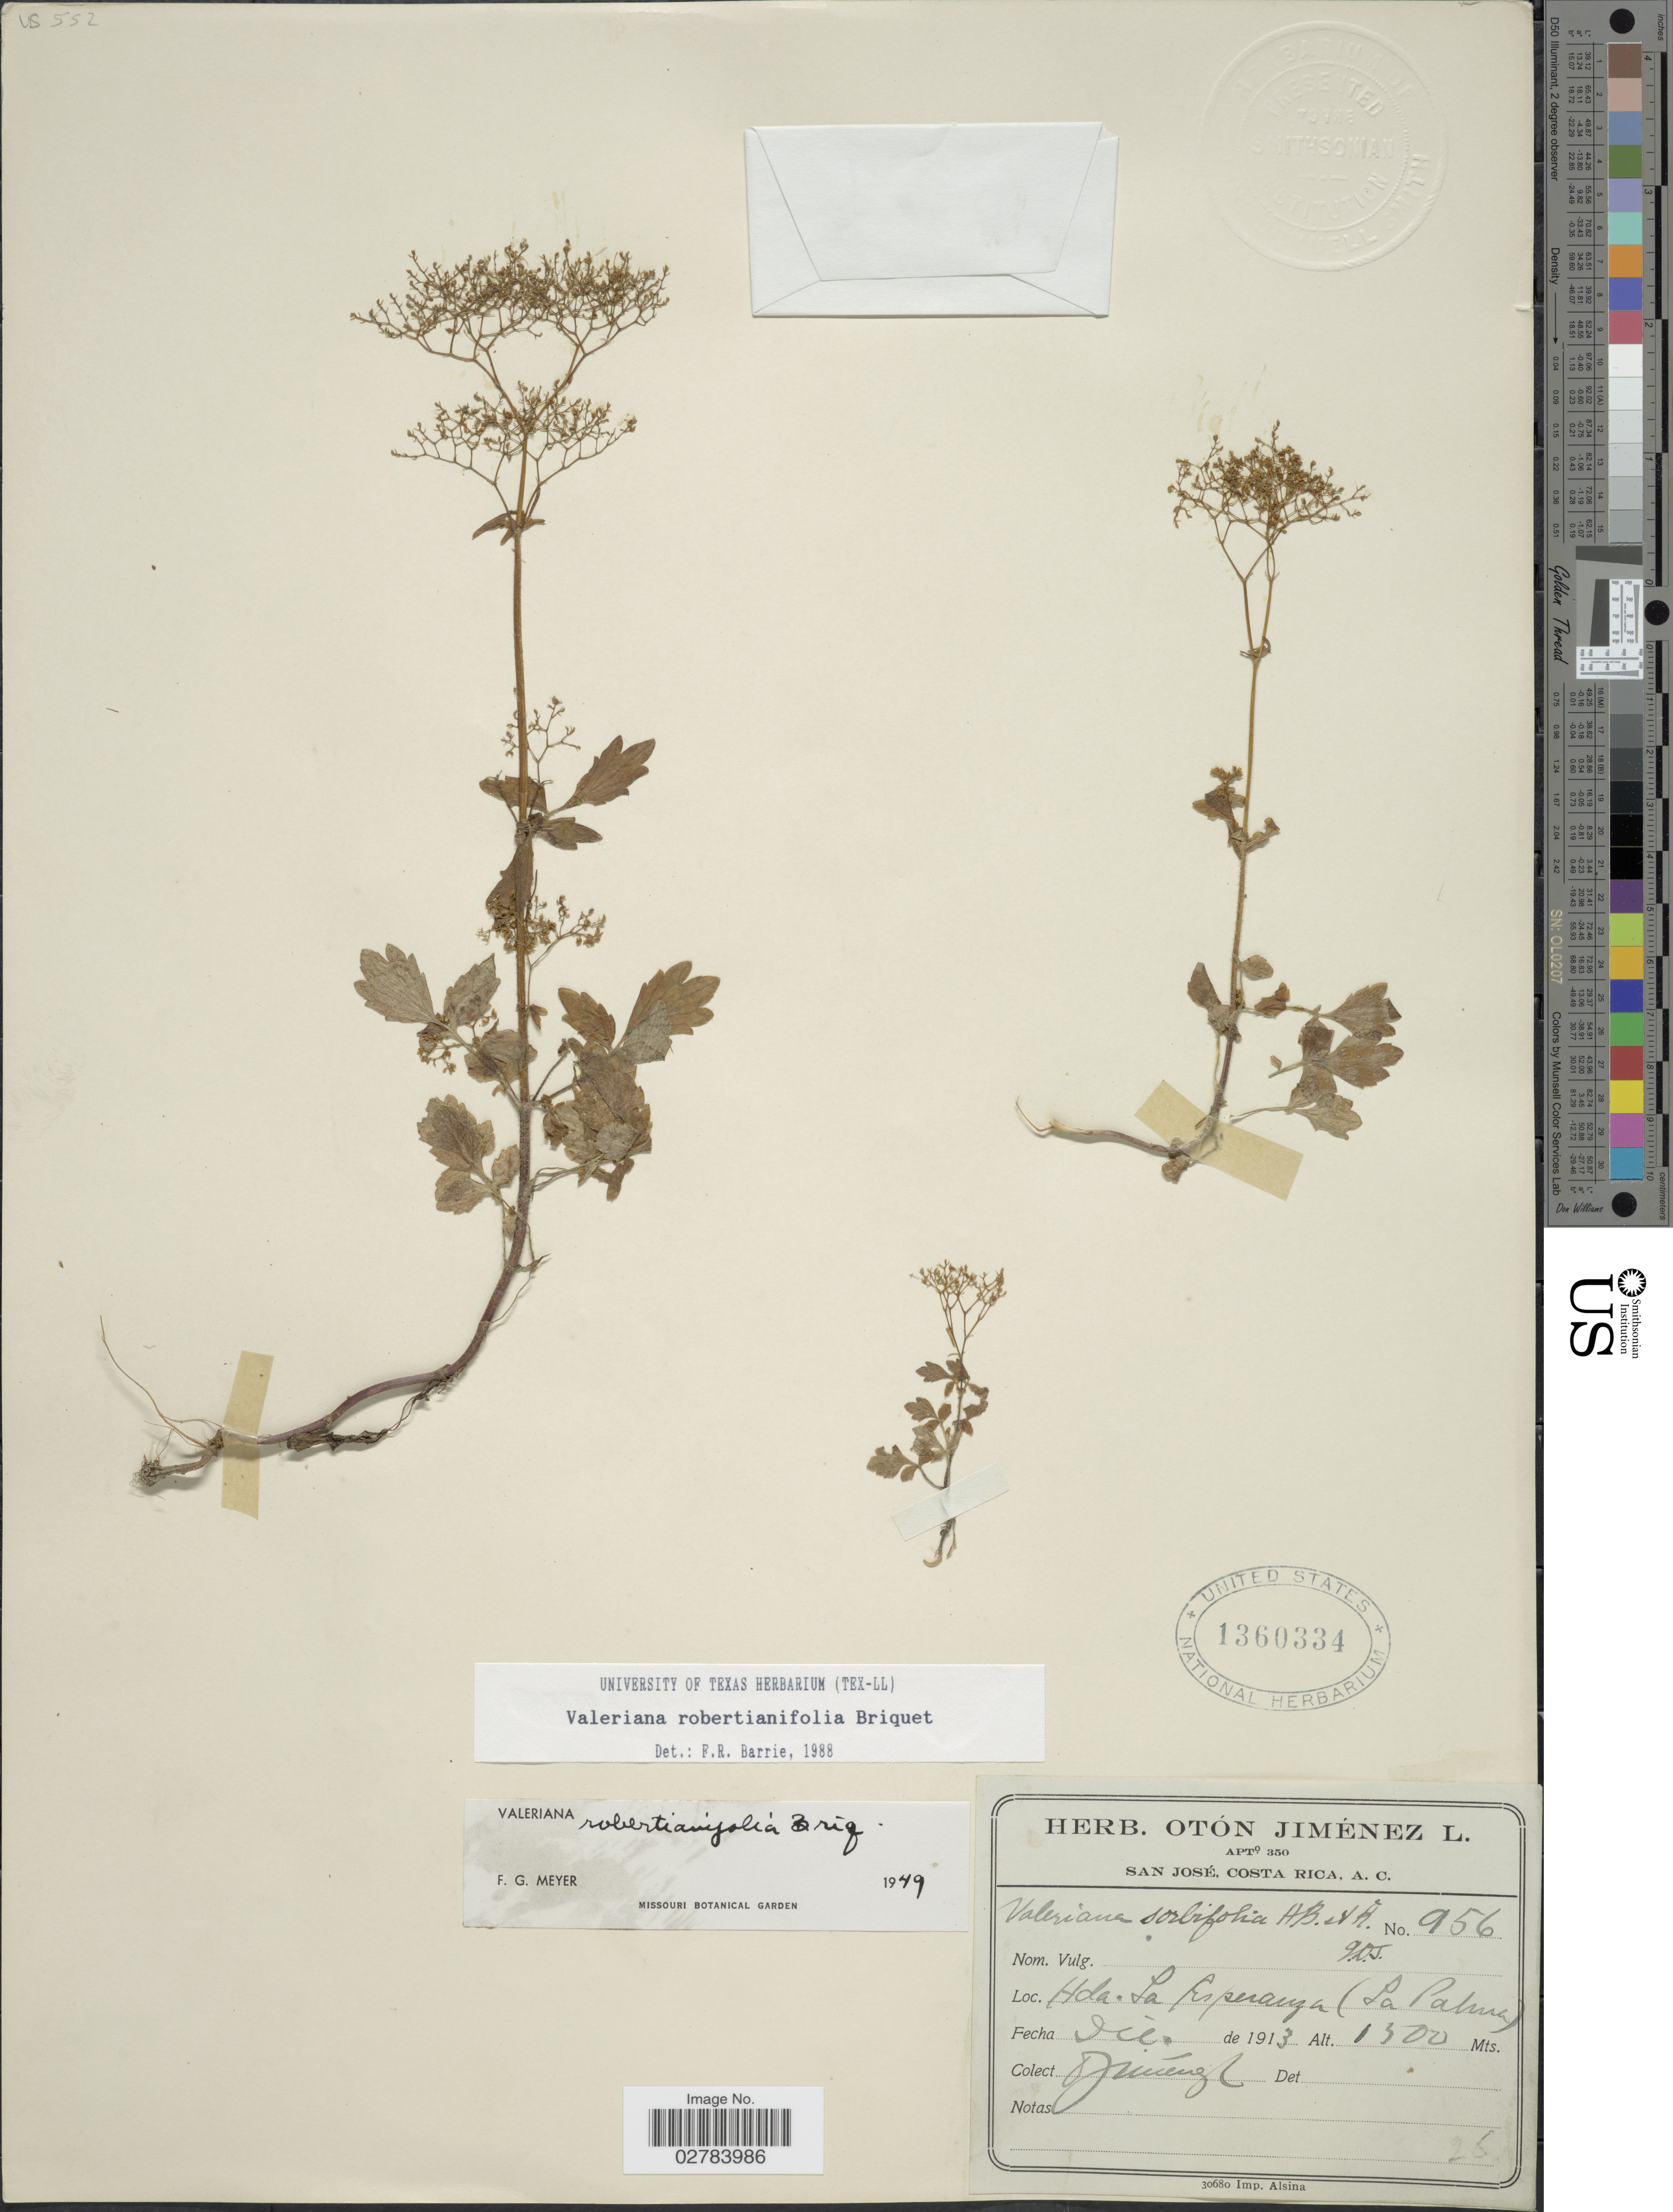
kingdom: Plantae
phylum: Tracheophyta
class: Magnoliopsida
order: Dipsacales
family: Caprifoliaceae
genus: Valeriana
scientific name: Valeriana robertianifolia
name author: Briq.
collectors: O. Jiménez L.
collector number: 956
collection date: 1913-12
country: Costa Rica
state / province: San José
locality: Hda. La Esperanza (La Palma).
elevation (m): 1500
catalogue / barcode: US 1360334